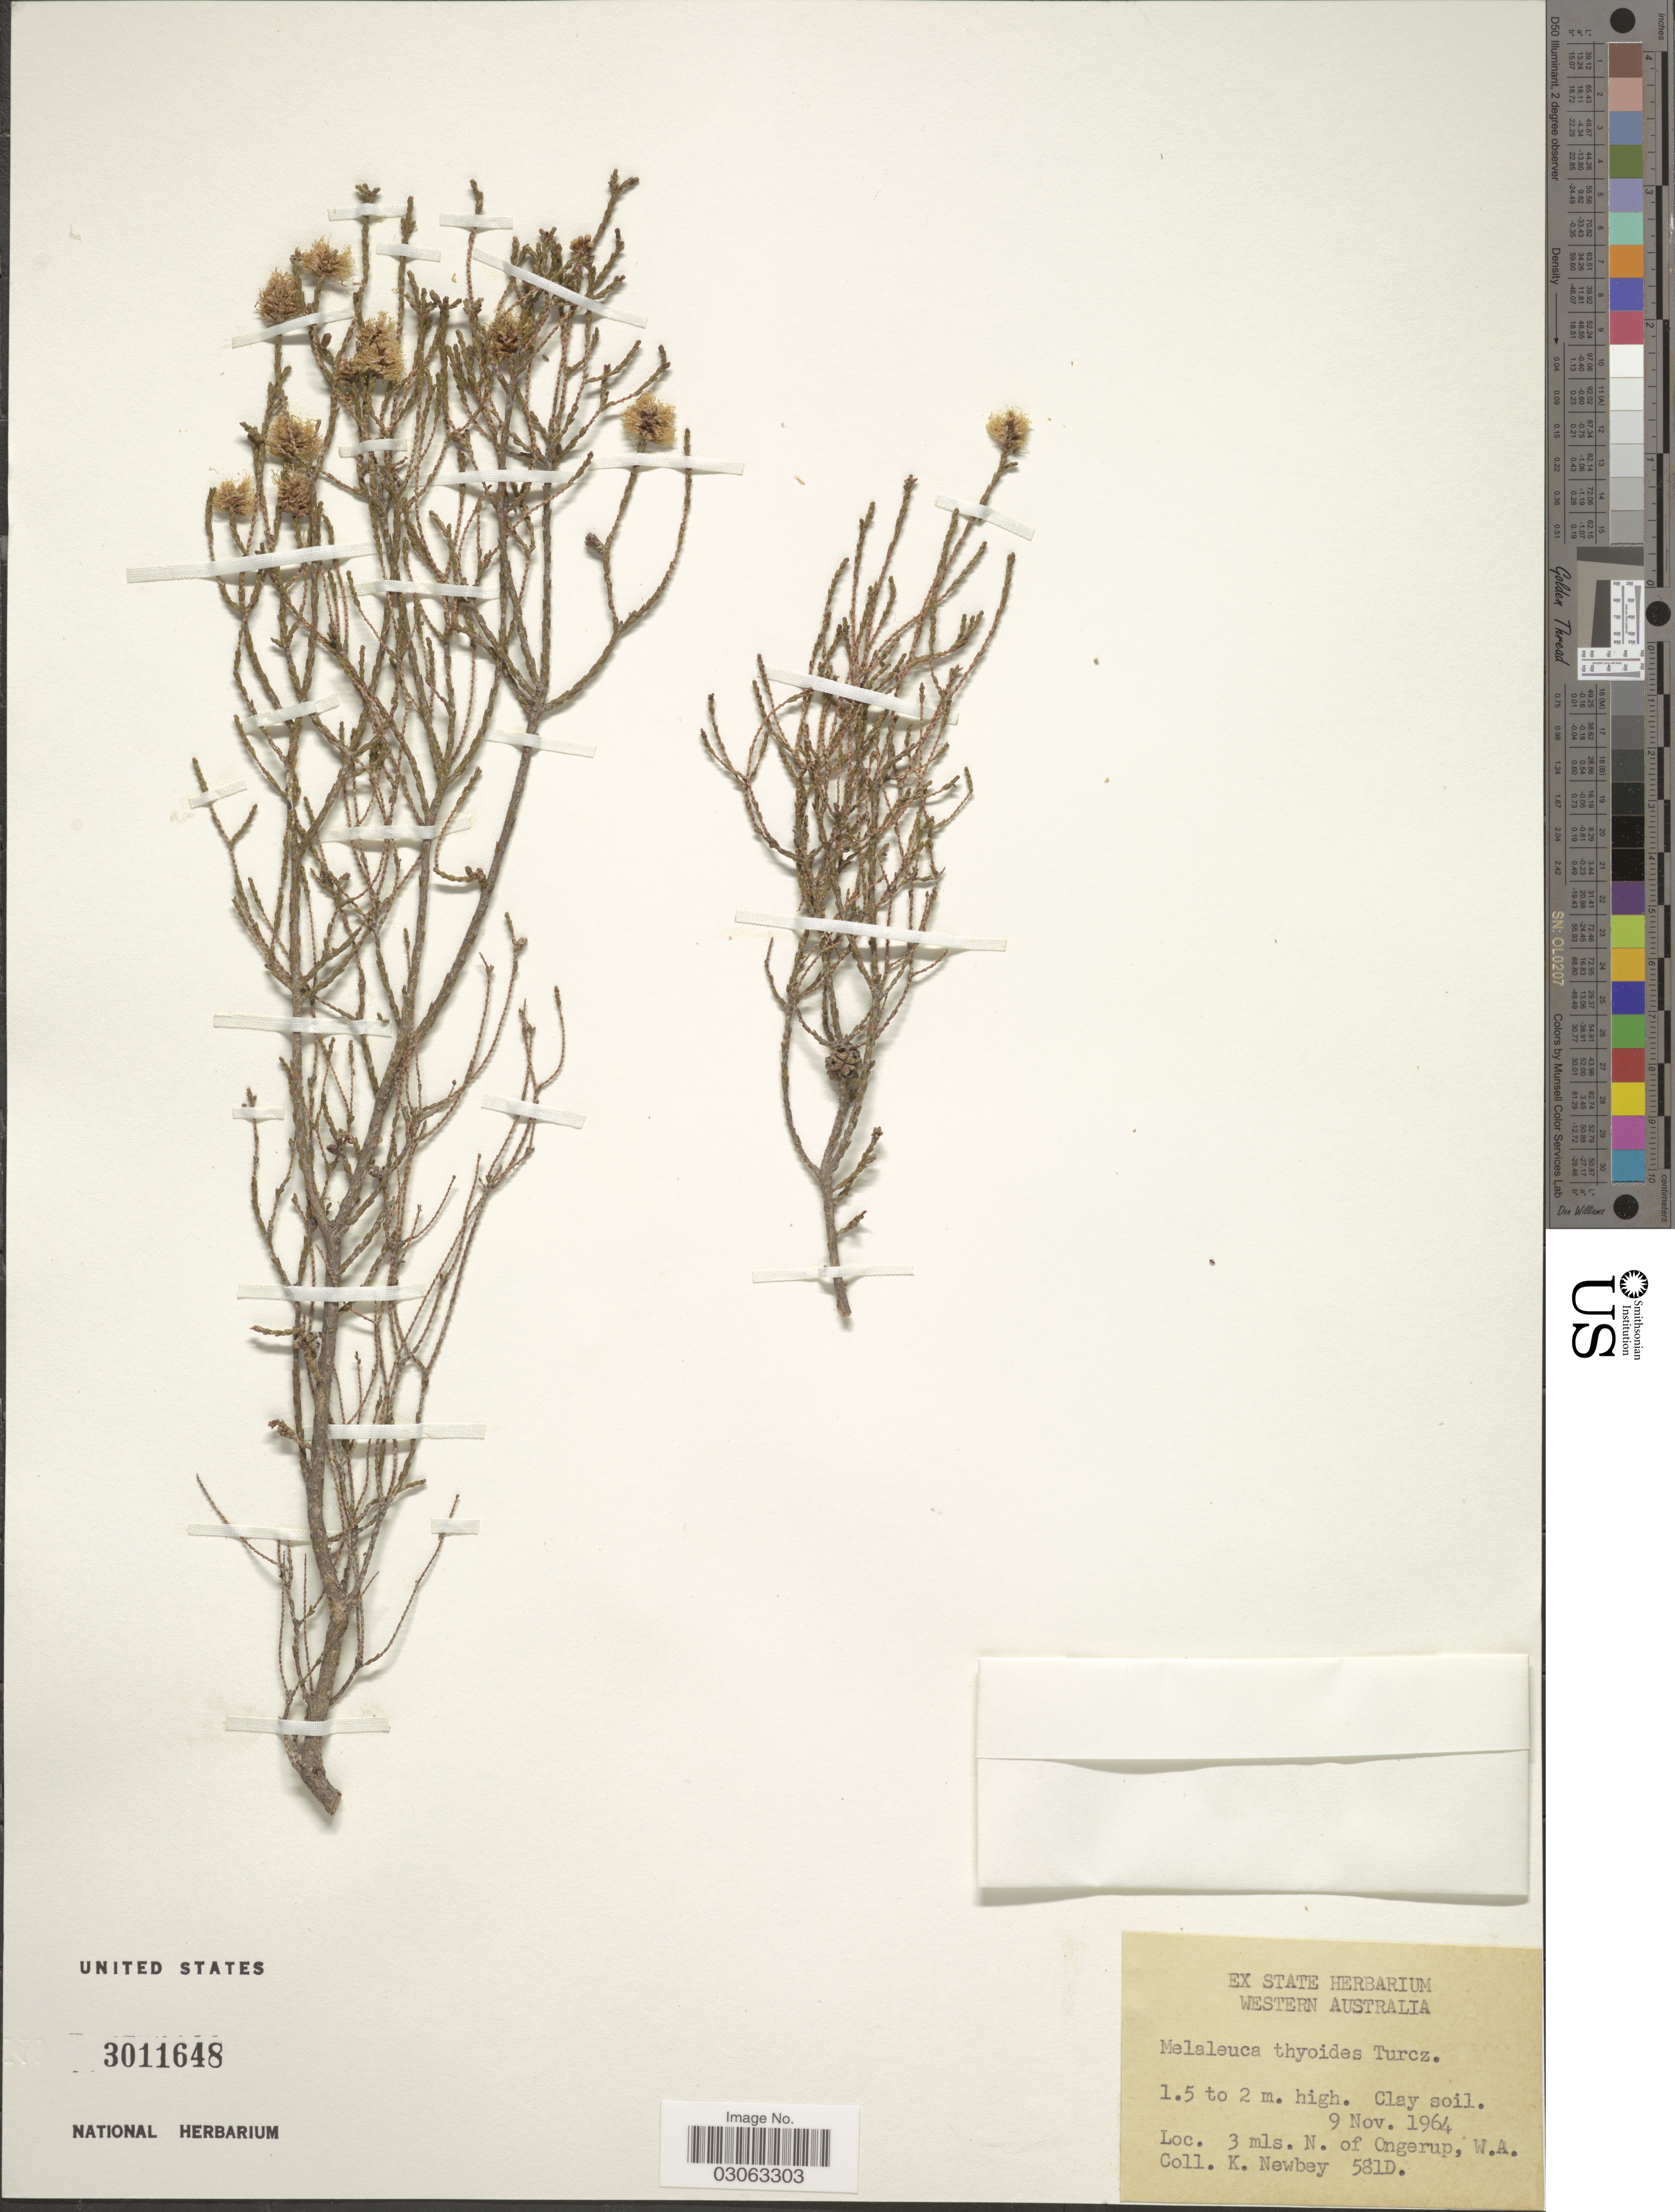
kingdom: Plantae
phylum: Tracheophyta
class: Magnoliopsida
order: Myrtales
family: Myrtaceae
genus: Melaleuca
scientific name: Melaleuca thyoides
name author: Turcz.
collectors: K. Newbey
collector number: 581D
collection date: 1964-11-09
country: Australia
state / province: Western Australia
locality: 3 mls. N. of Ongerup, W.A.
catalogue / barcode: US 3011648